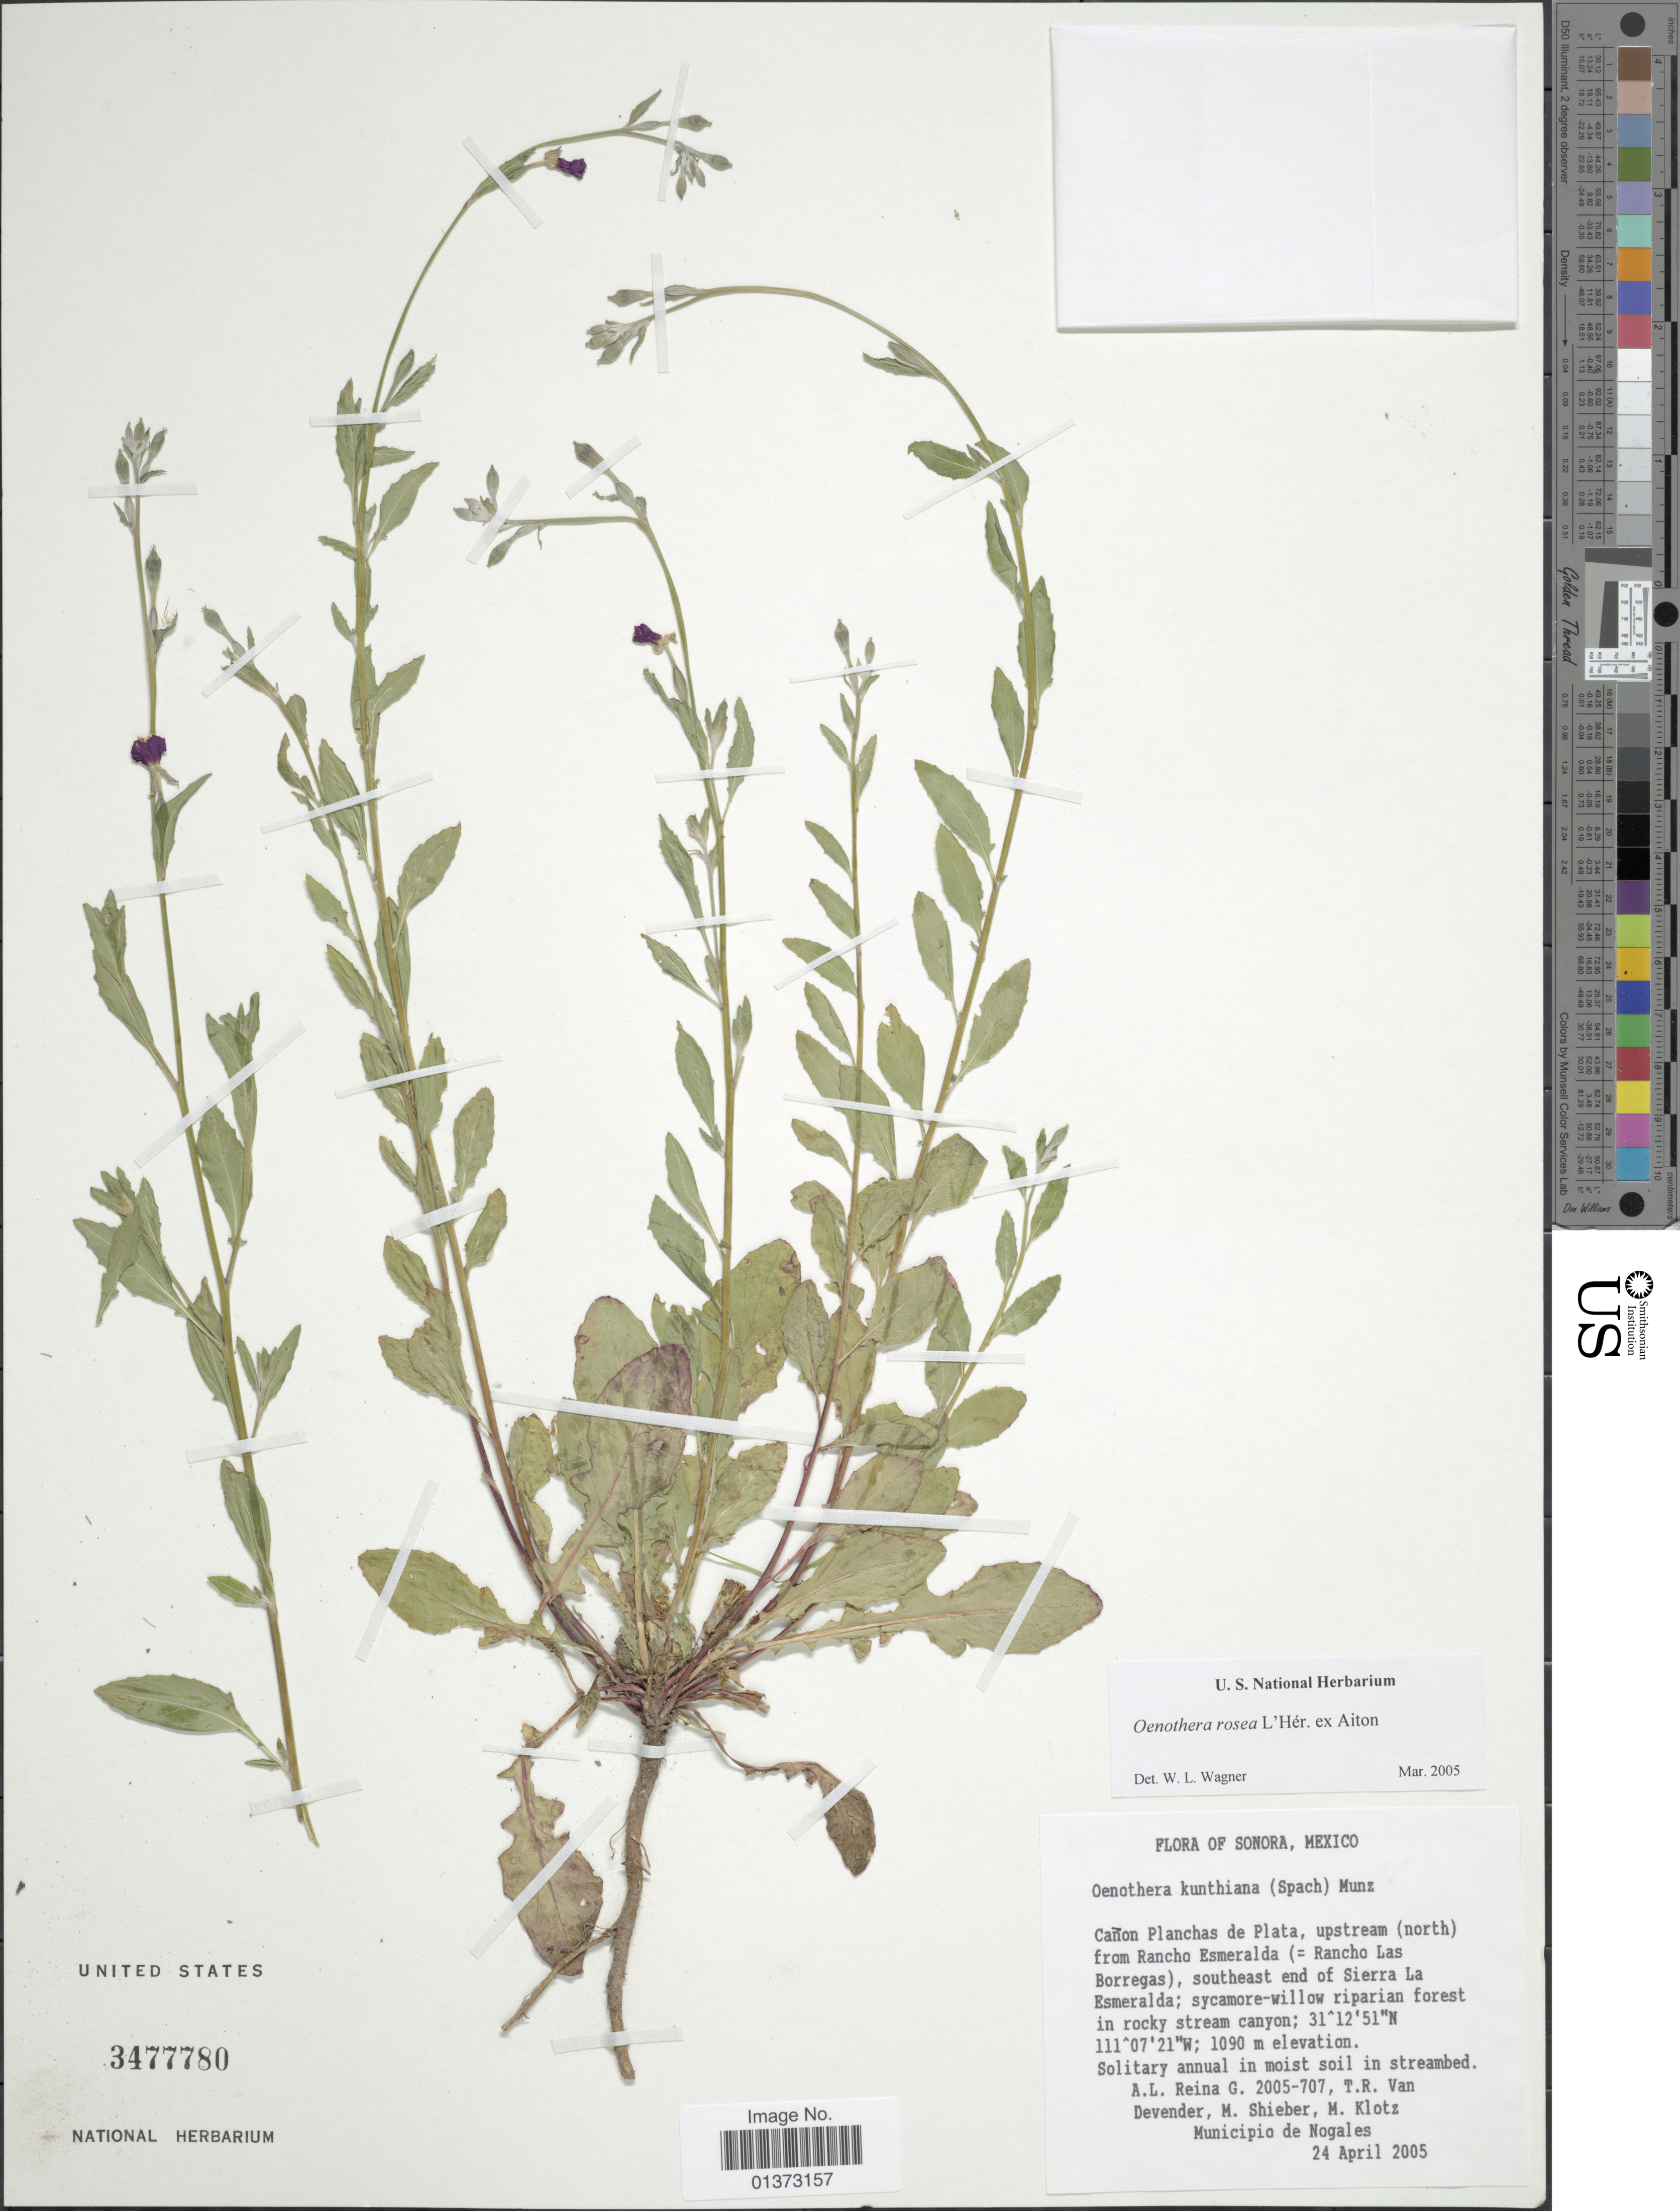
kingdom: Plantae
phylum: Tracheophyta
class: Magnoliopsida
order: Myrtales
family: Onagraceae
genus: Oenothera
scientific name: Oenothera rosea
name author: L'Hér. ex Aiton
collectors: A. L. Reina G., T. R. Van Devender, M. Shieber & M. Klotz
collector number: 2005-707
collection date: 2005-04-24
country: Mexico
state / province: Sonora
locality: Cañon Planchas de Plata, upstream (north) from Rancho Esmeralda (=Rancho Las Borregas), southeast end of Sierra La Esmeralda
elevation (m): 1090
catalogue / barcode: US 3477780